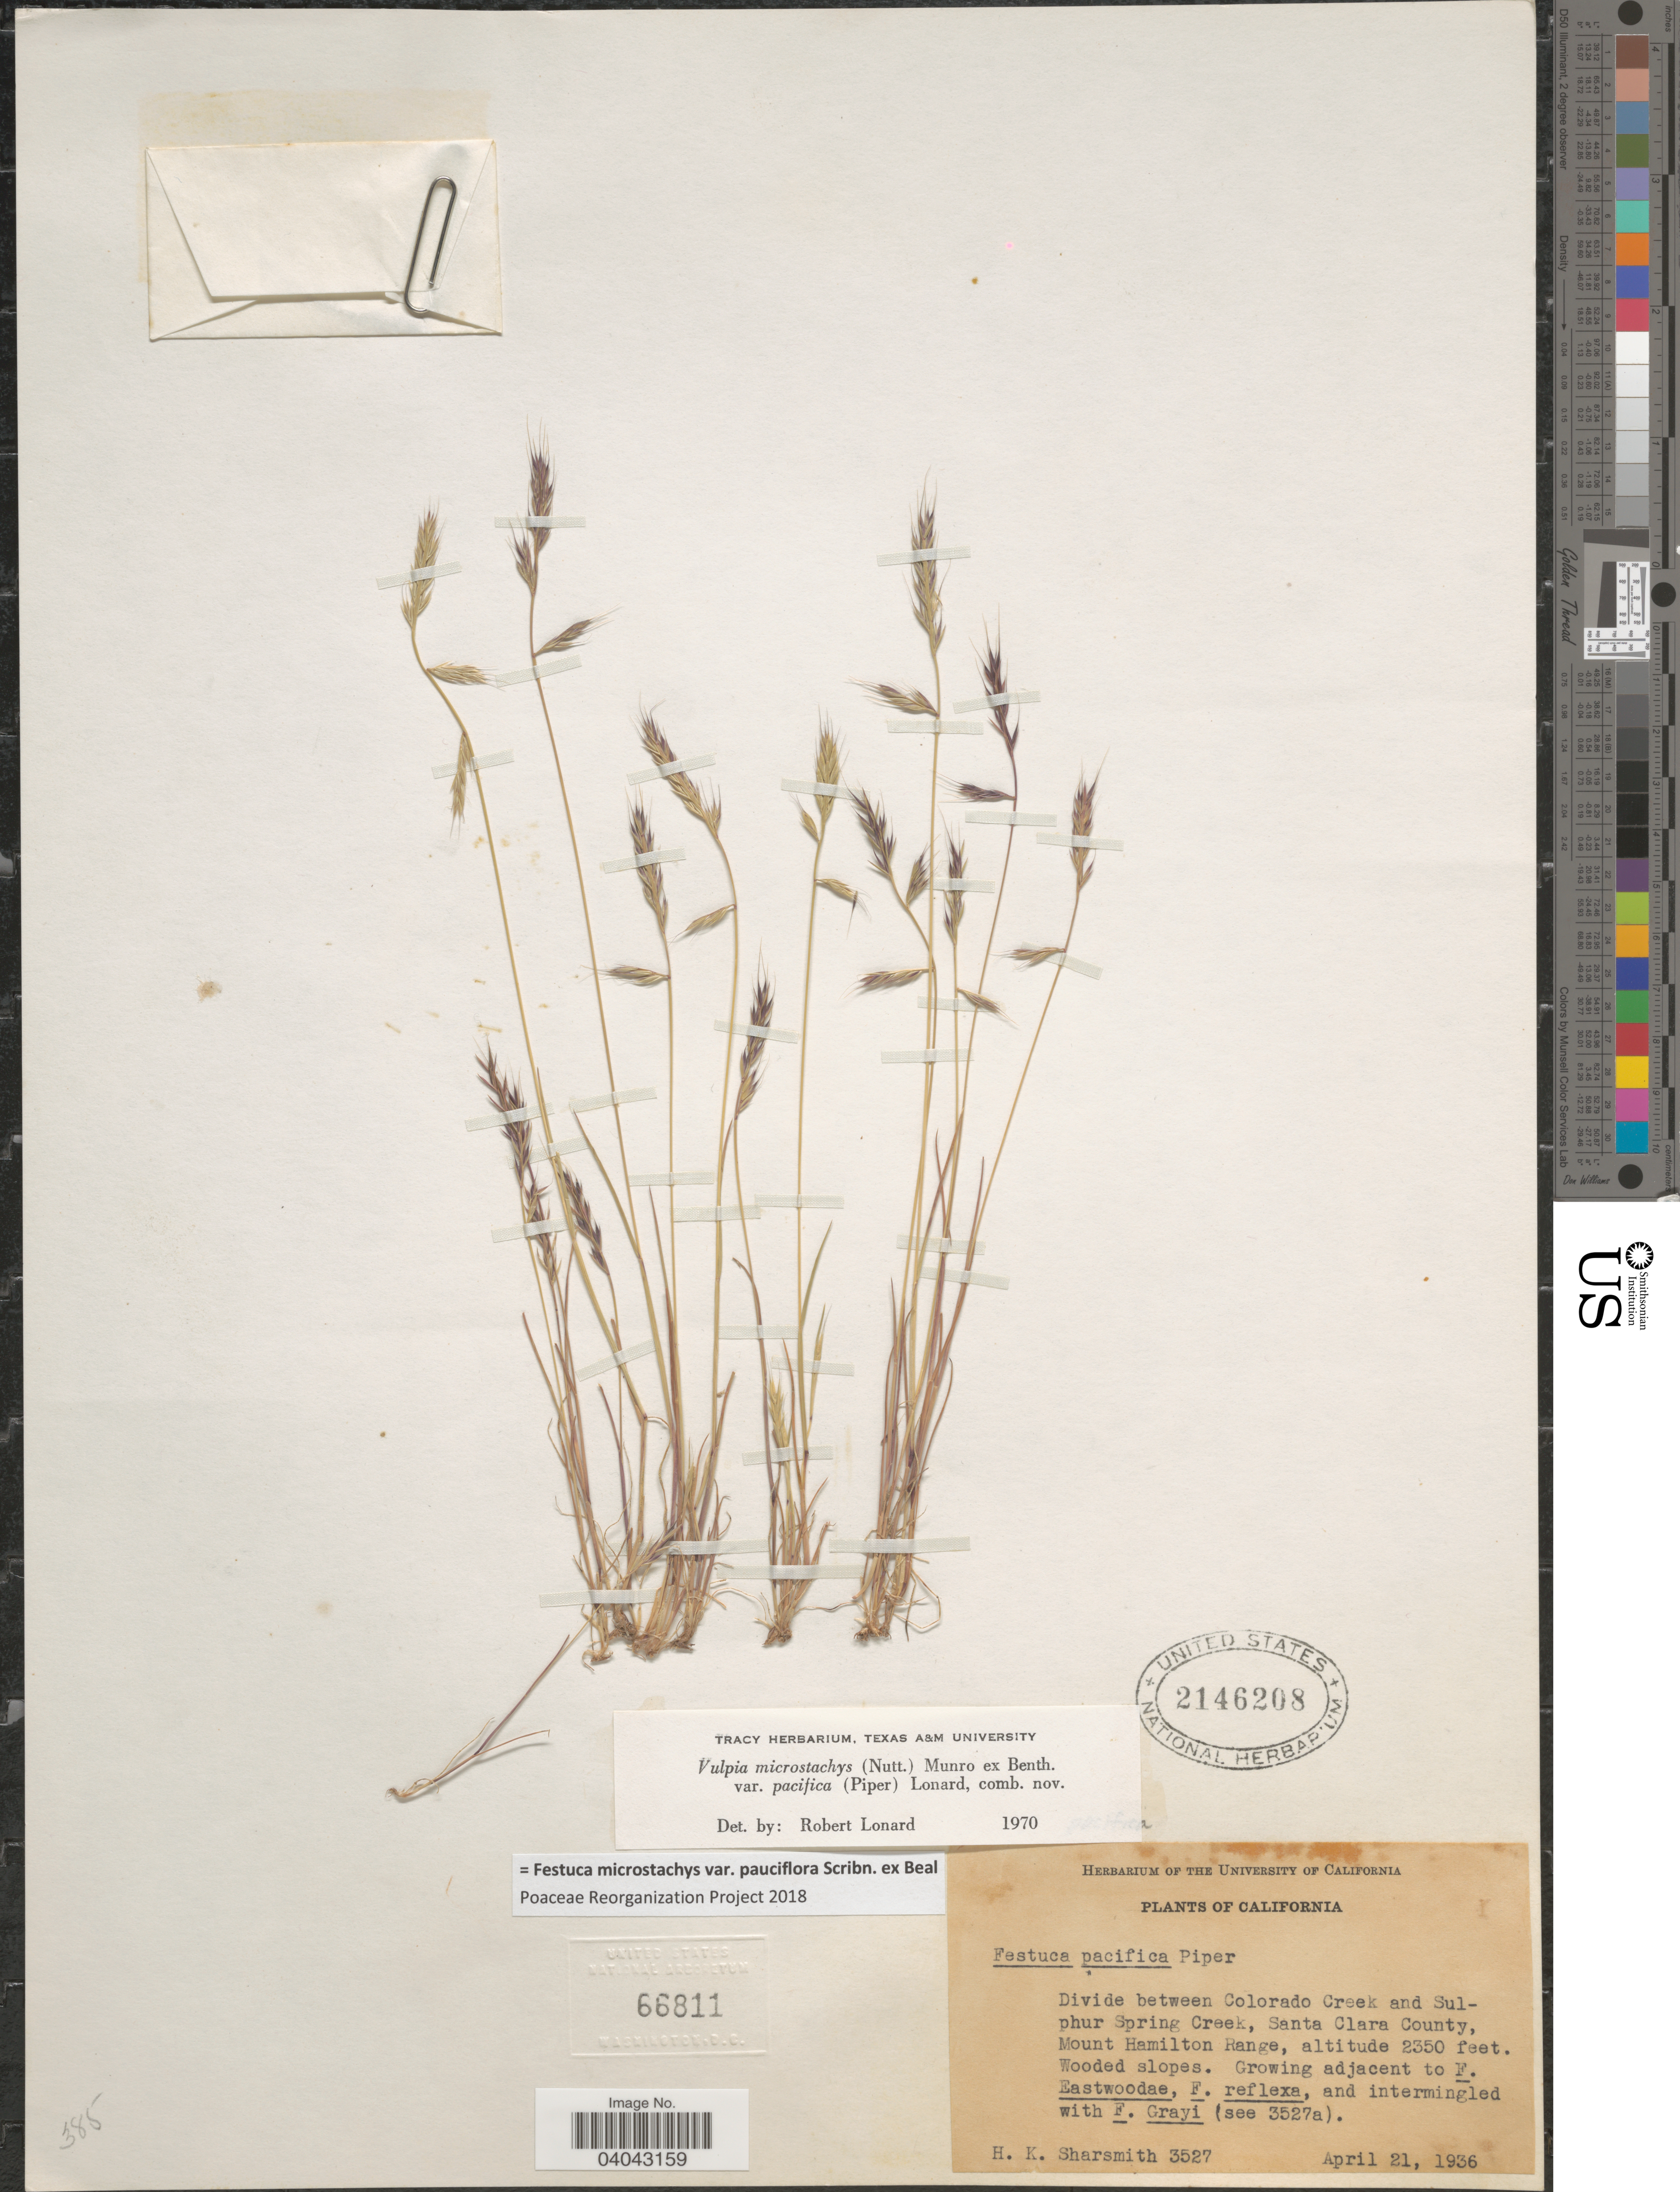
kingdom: Plantae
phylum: Tracheophyta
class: Liliopsida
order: Poales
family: Poaceae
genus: Festuca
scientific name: Festuca microstachys var. pauciflora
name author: Scribn. ex W.J. Beal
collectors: H. Sharsmith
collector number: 3527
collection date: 1936-04-21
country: United States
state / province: California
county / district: Santa Clara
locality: Divide between Colorado Creek and Sulphur Spring Creek, Santa Clara County, Mount Hamilton Range.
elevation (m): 716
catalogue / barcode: US 2146208